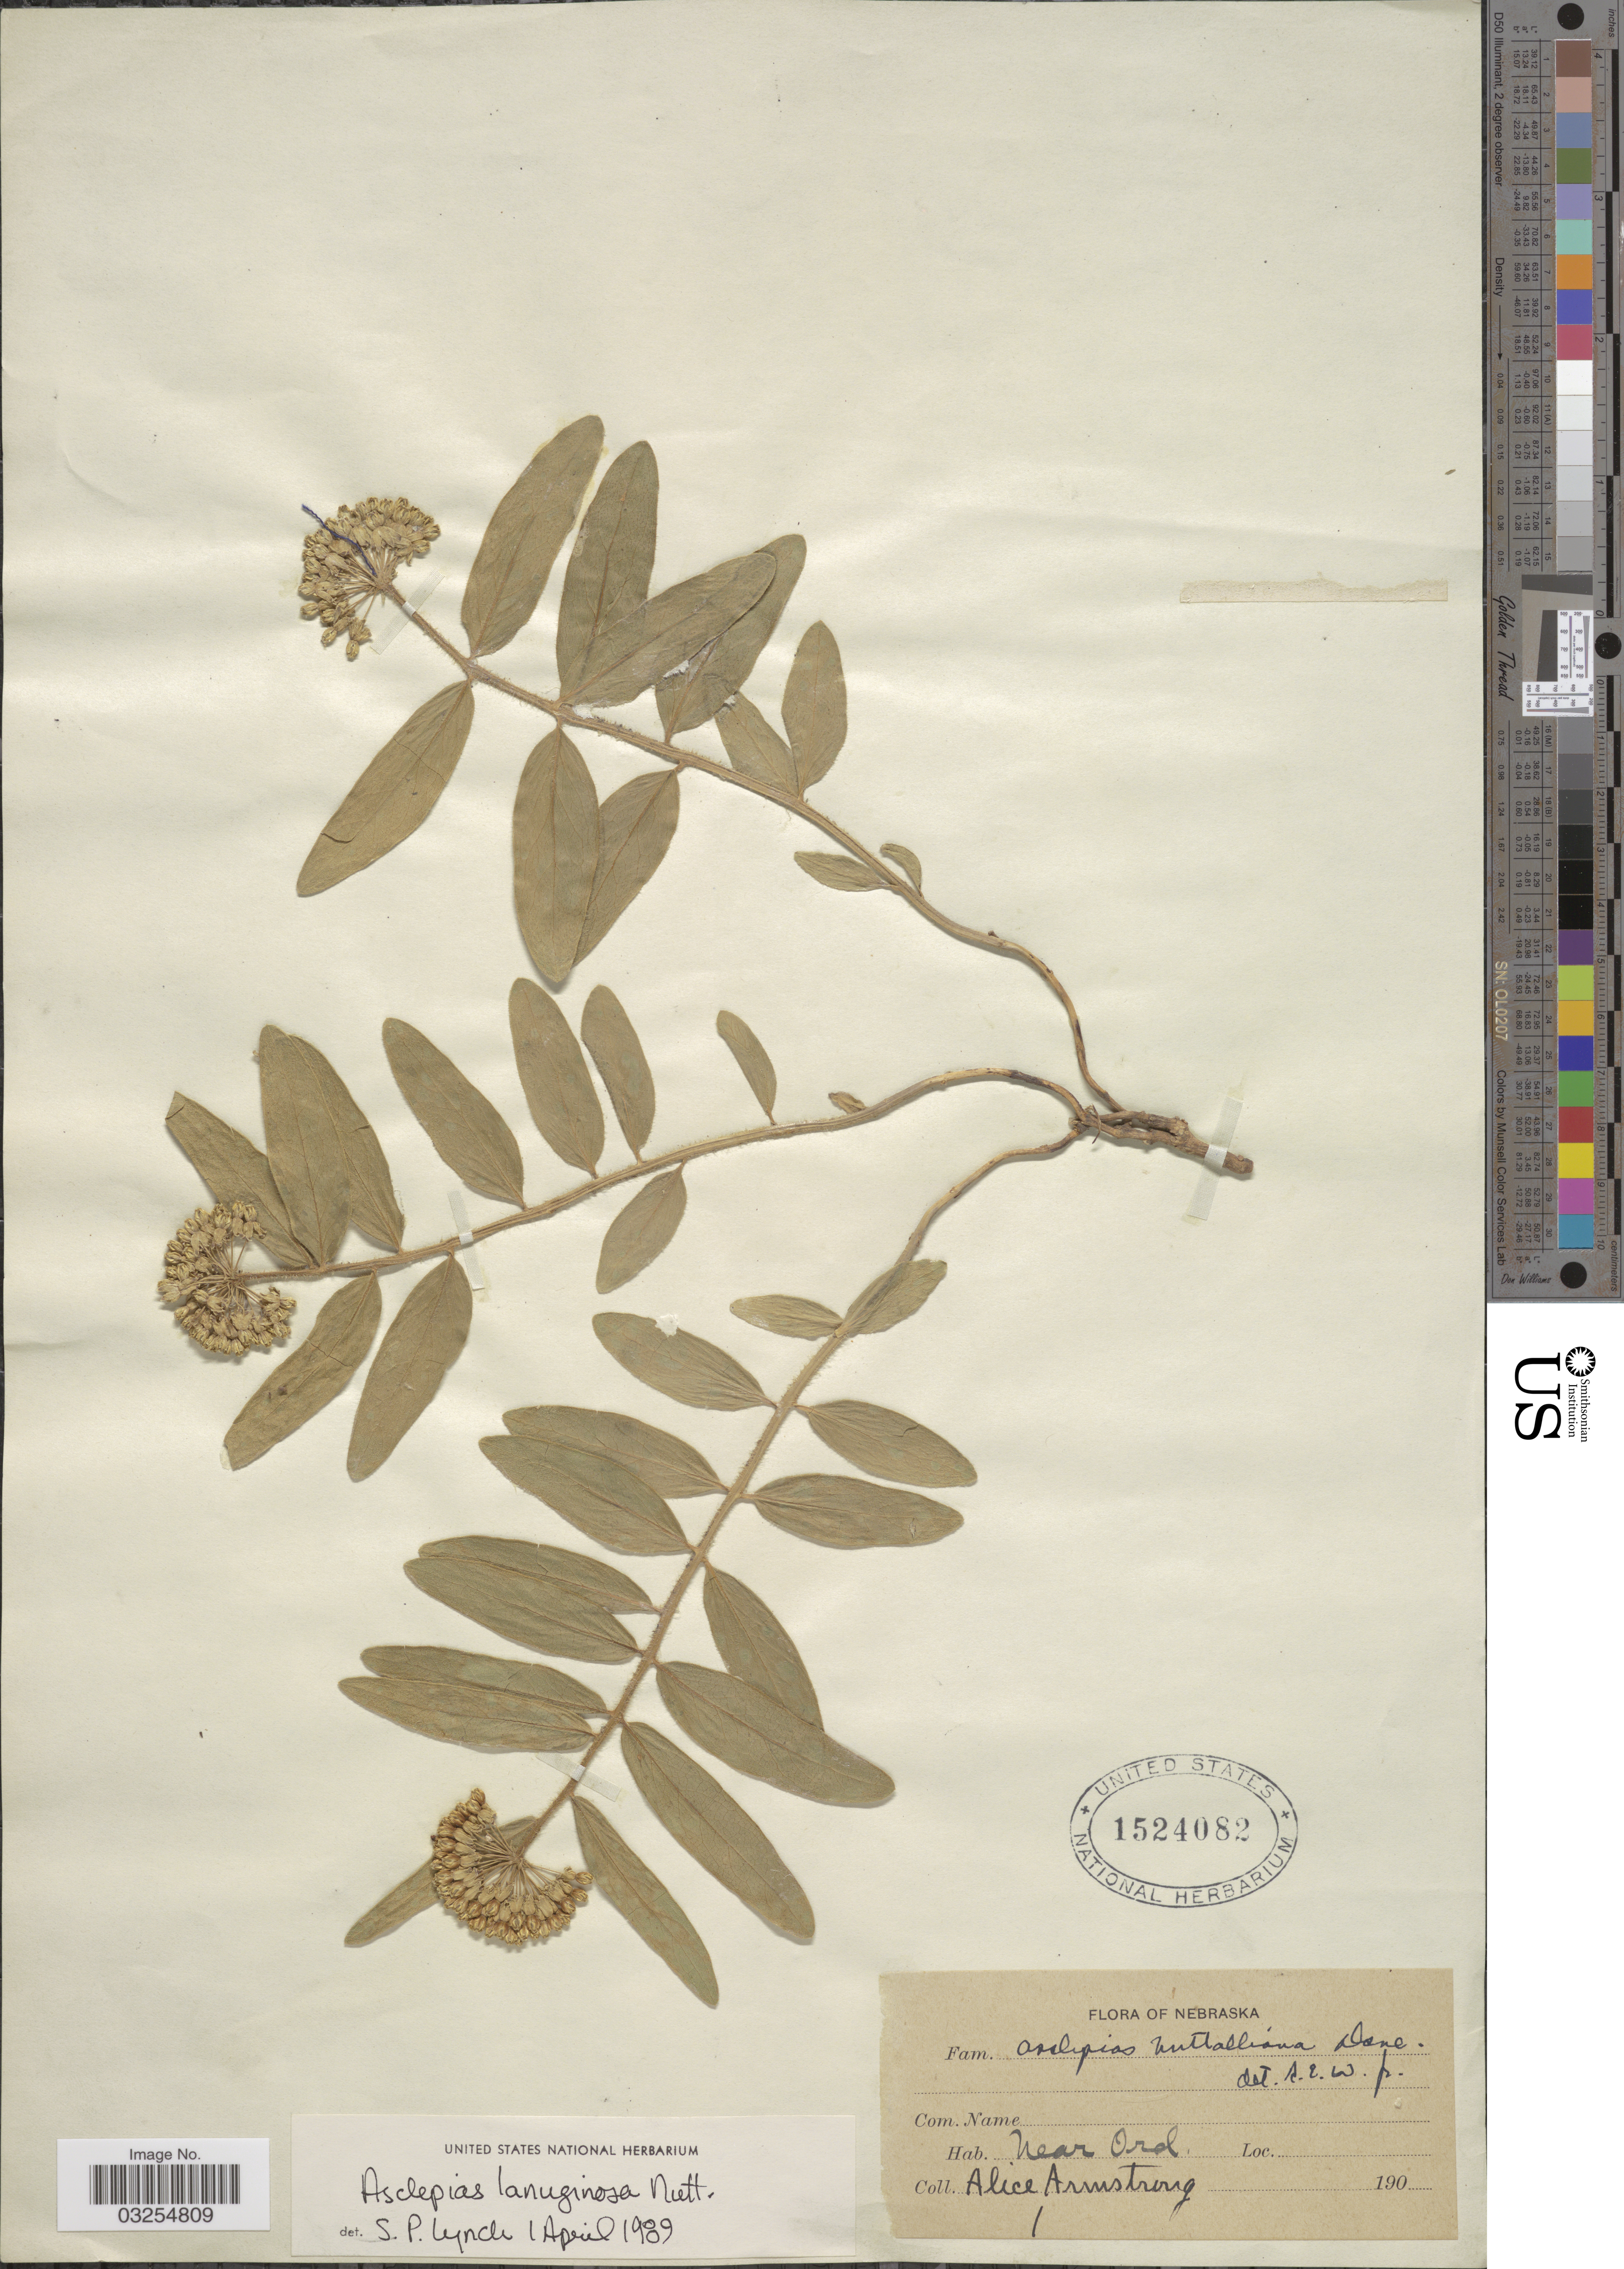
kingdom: Plantae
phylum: Tracheophyta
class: Magnoliopsida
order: Gentianales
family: Apocynaceae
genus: Asclepias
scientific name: Asclepias lanuginosa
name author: Nutt.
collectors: A. Armstrong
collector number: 1?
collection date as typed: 190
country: United States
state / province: Nebraska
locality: Near Ord.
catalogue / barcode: US 1524082